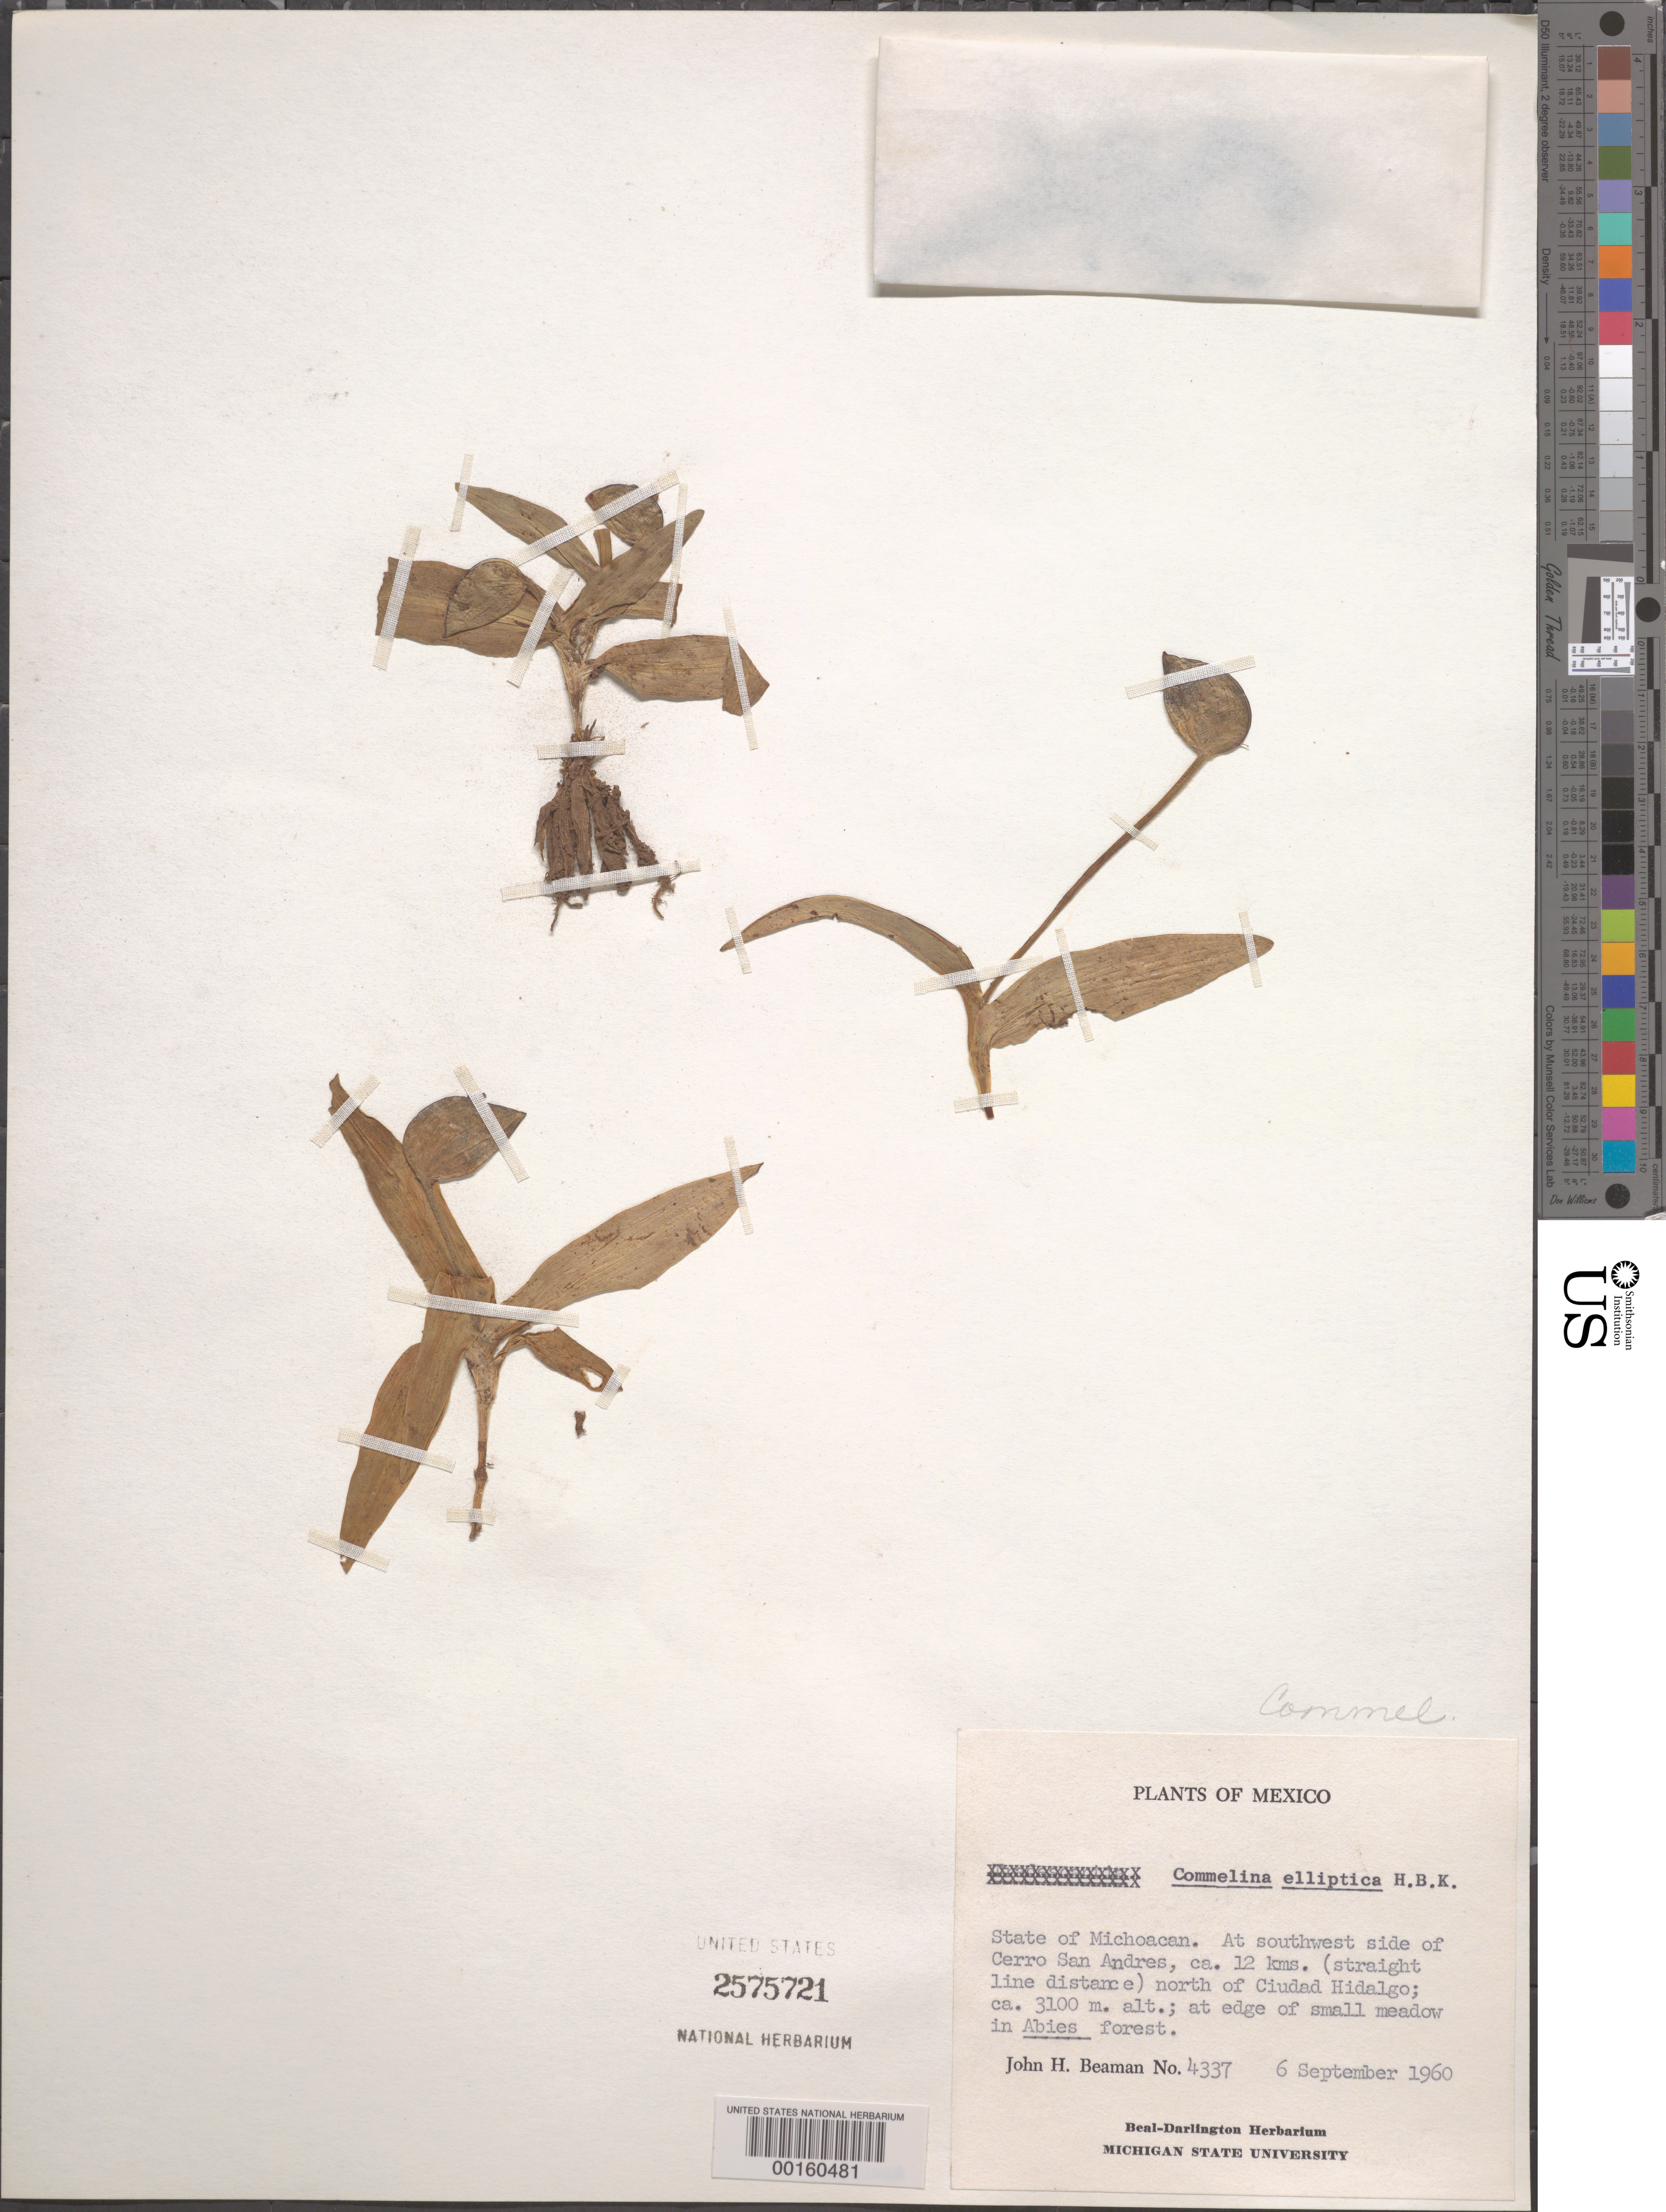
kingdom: Plantae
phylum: Tracheophyta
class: Liliopsida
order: Commelinales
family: Commelinaceae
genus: Commelina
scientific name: Commelina elliptica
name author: Kunth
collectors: J. H. Beaman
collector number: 4337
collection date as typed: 06 Sep 1960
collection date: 1960-09-06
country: Mexico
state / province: Michoacán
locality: Summit of cerro San Andrés; N of ciudad hidalgo sw side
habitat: Meadow; in abies forest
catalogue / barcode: US 2575721